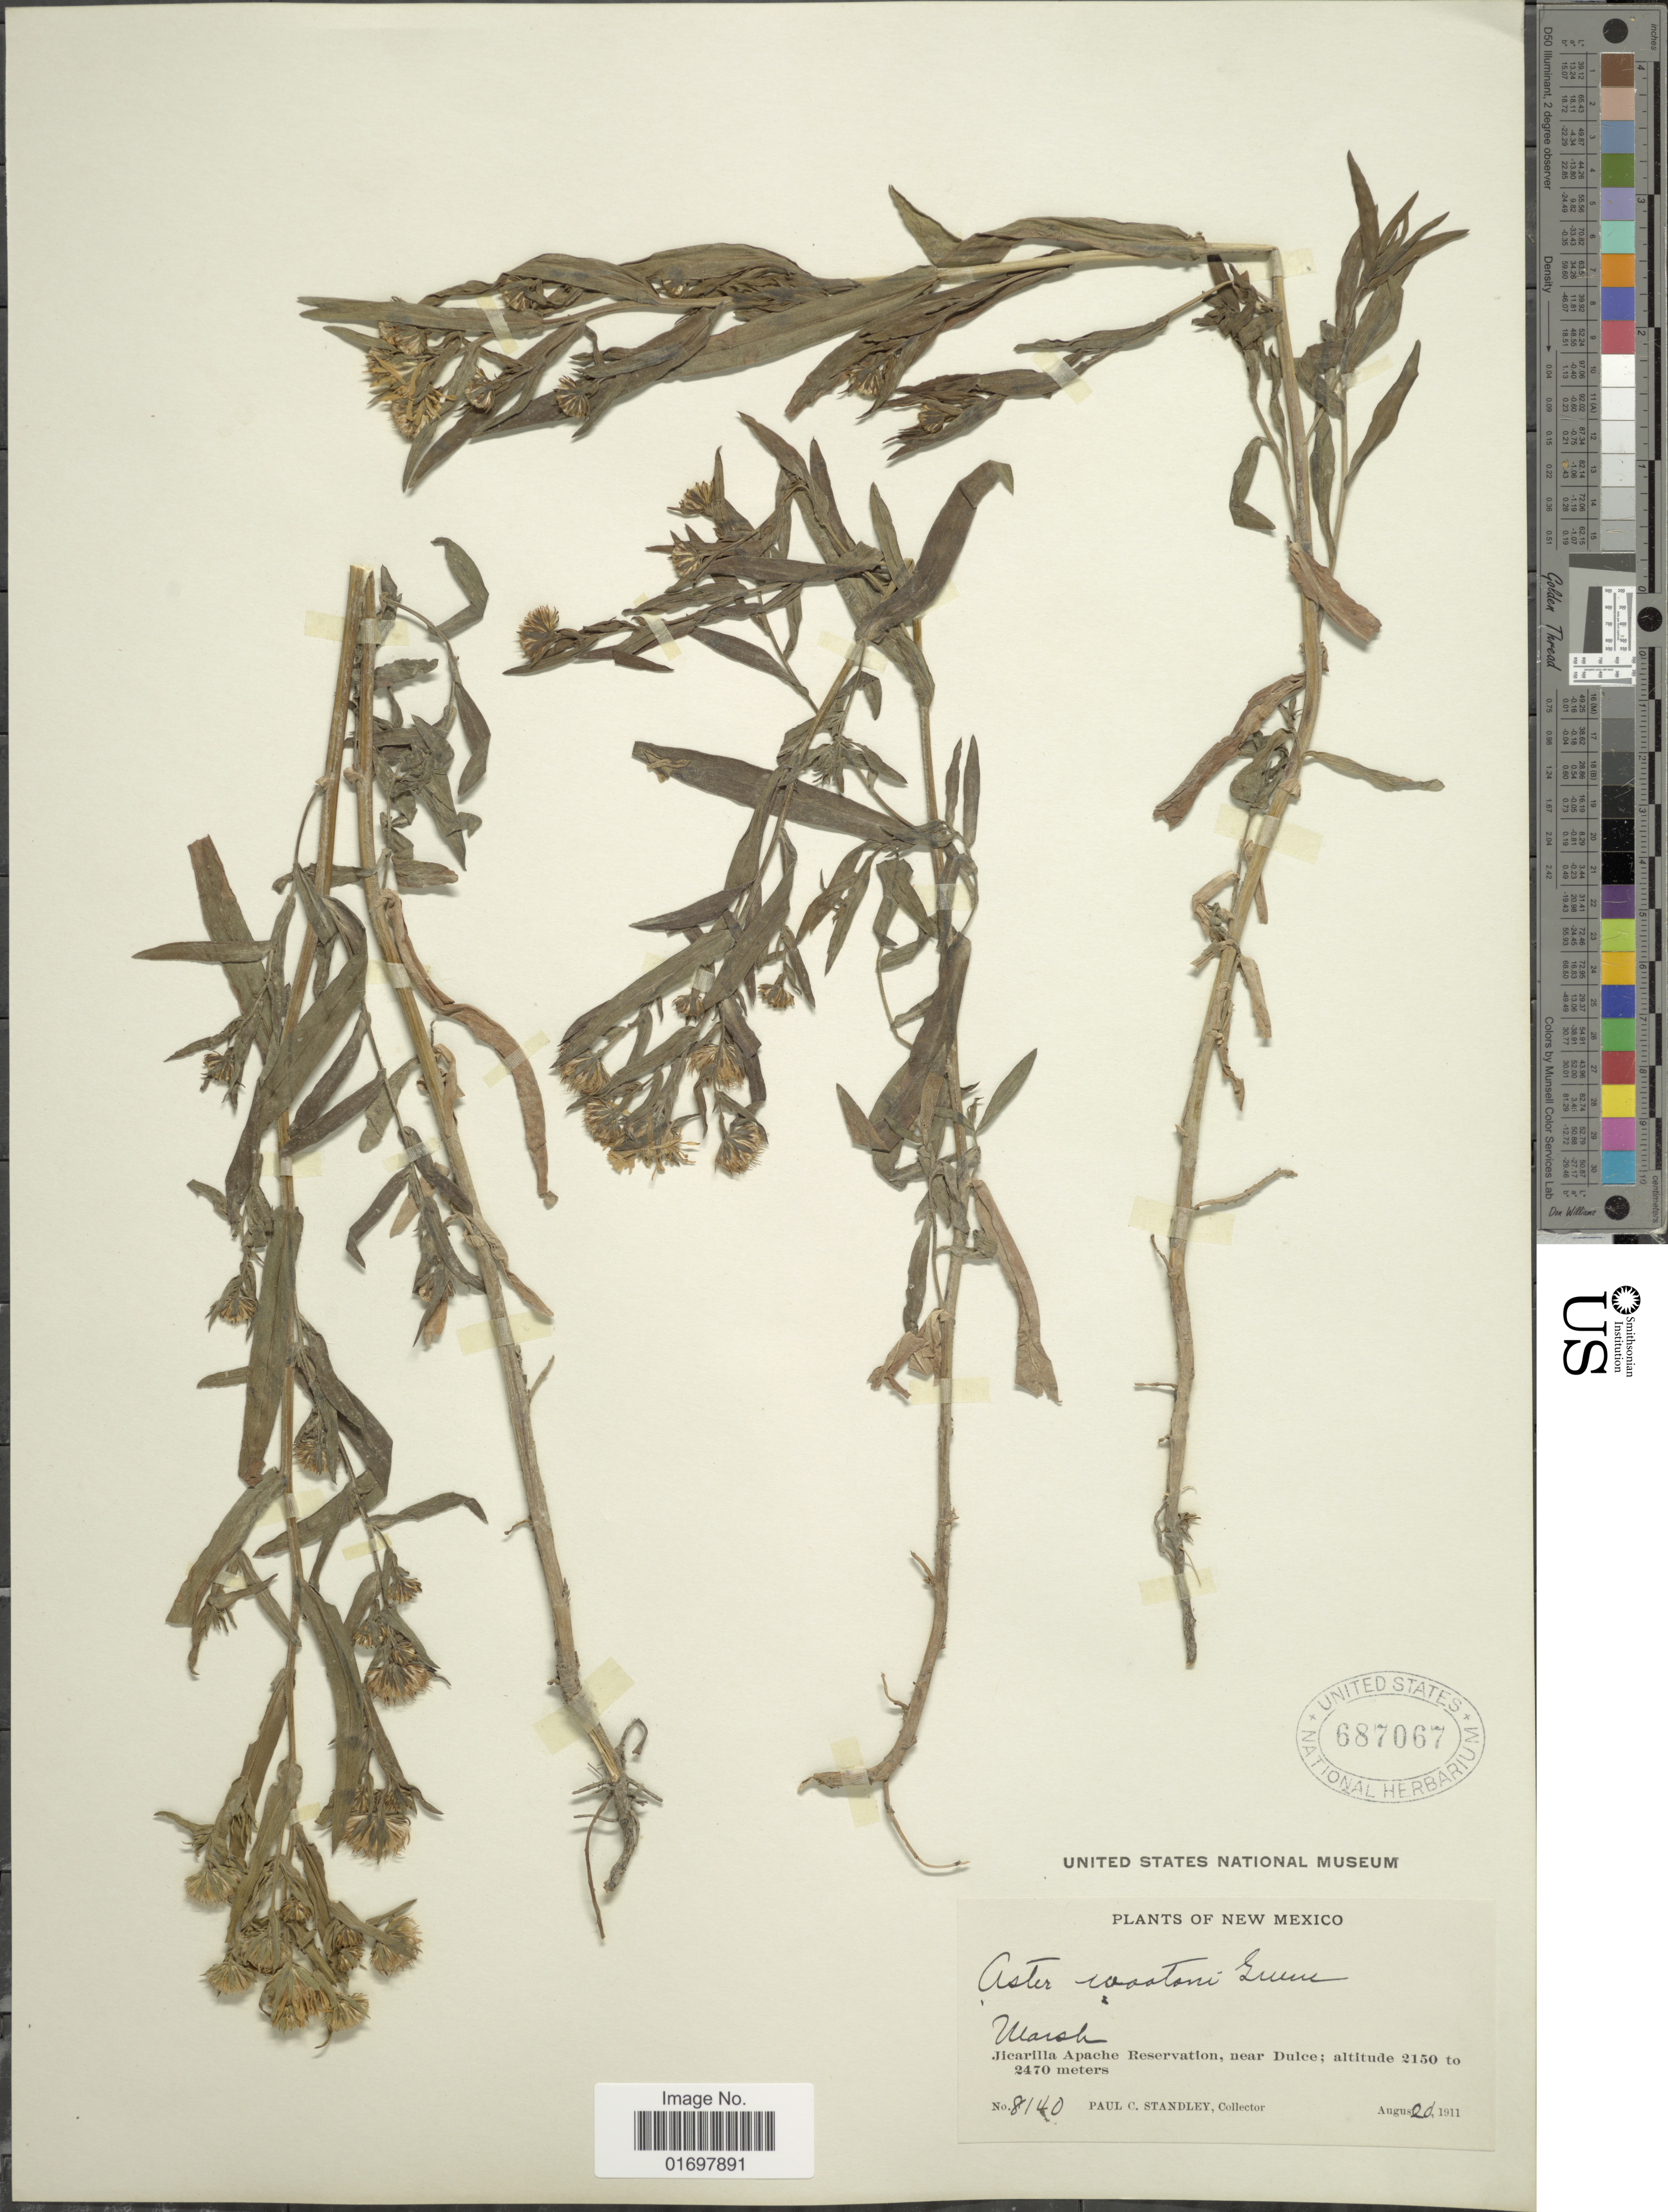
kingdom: Plantae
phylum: Tracheophyta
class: Magnoliopsida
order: Asterales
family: Asteraceae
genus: Symphyotrichum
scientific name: Symphyotrichum lanceolatum var. hesperium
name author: (A. Gray) G.L. Nesom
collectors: P. C. Standley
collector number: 8140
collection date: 1911-08-20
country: United States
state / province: New Mexico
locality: New Mexico. Jicarilla Apache Reservation, near Dulce.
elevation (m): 2150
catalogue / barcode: US 687067